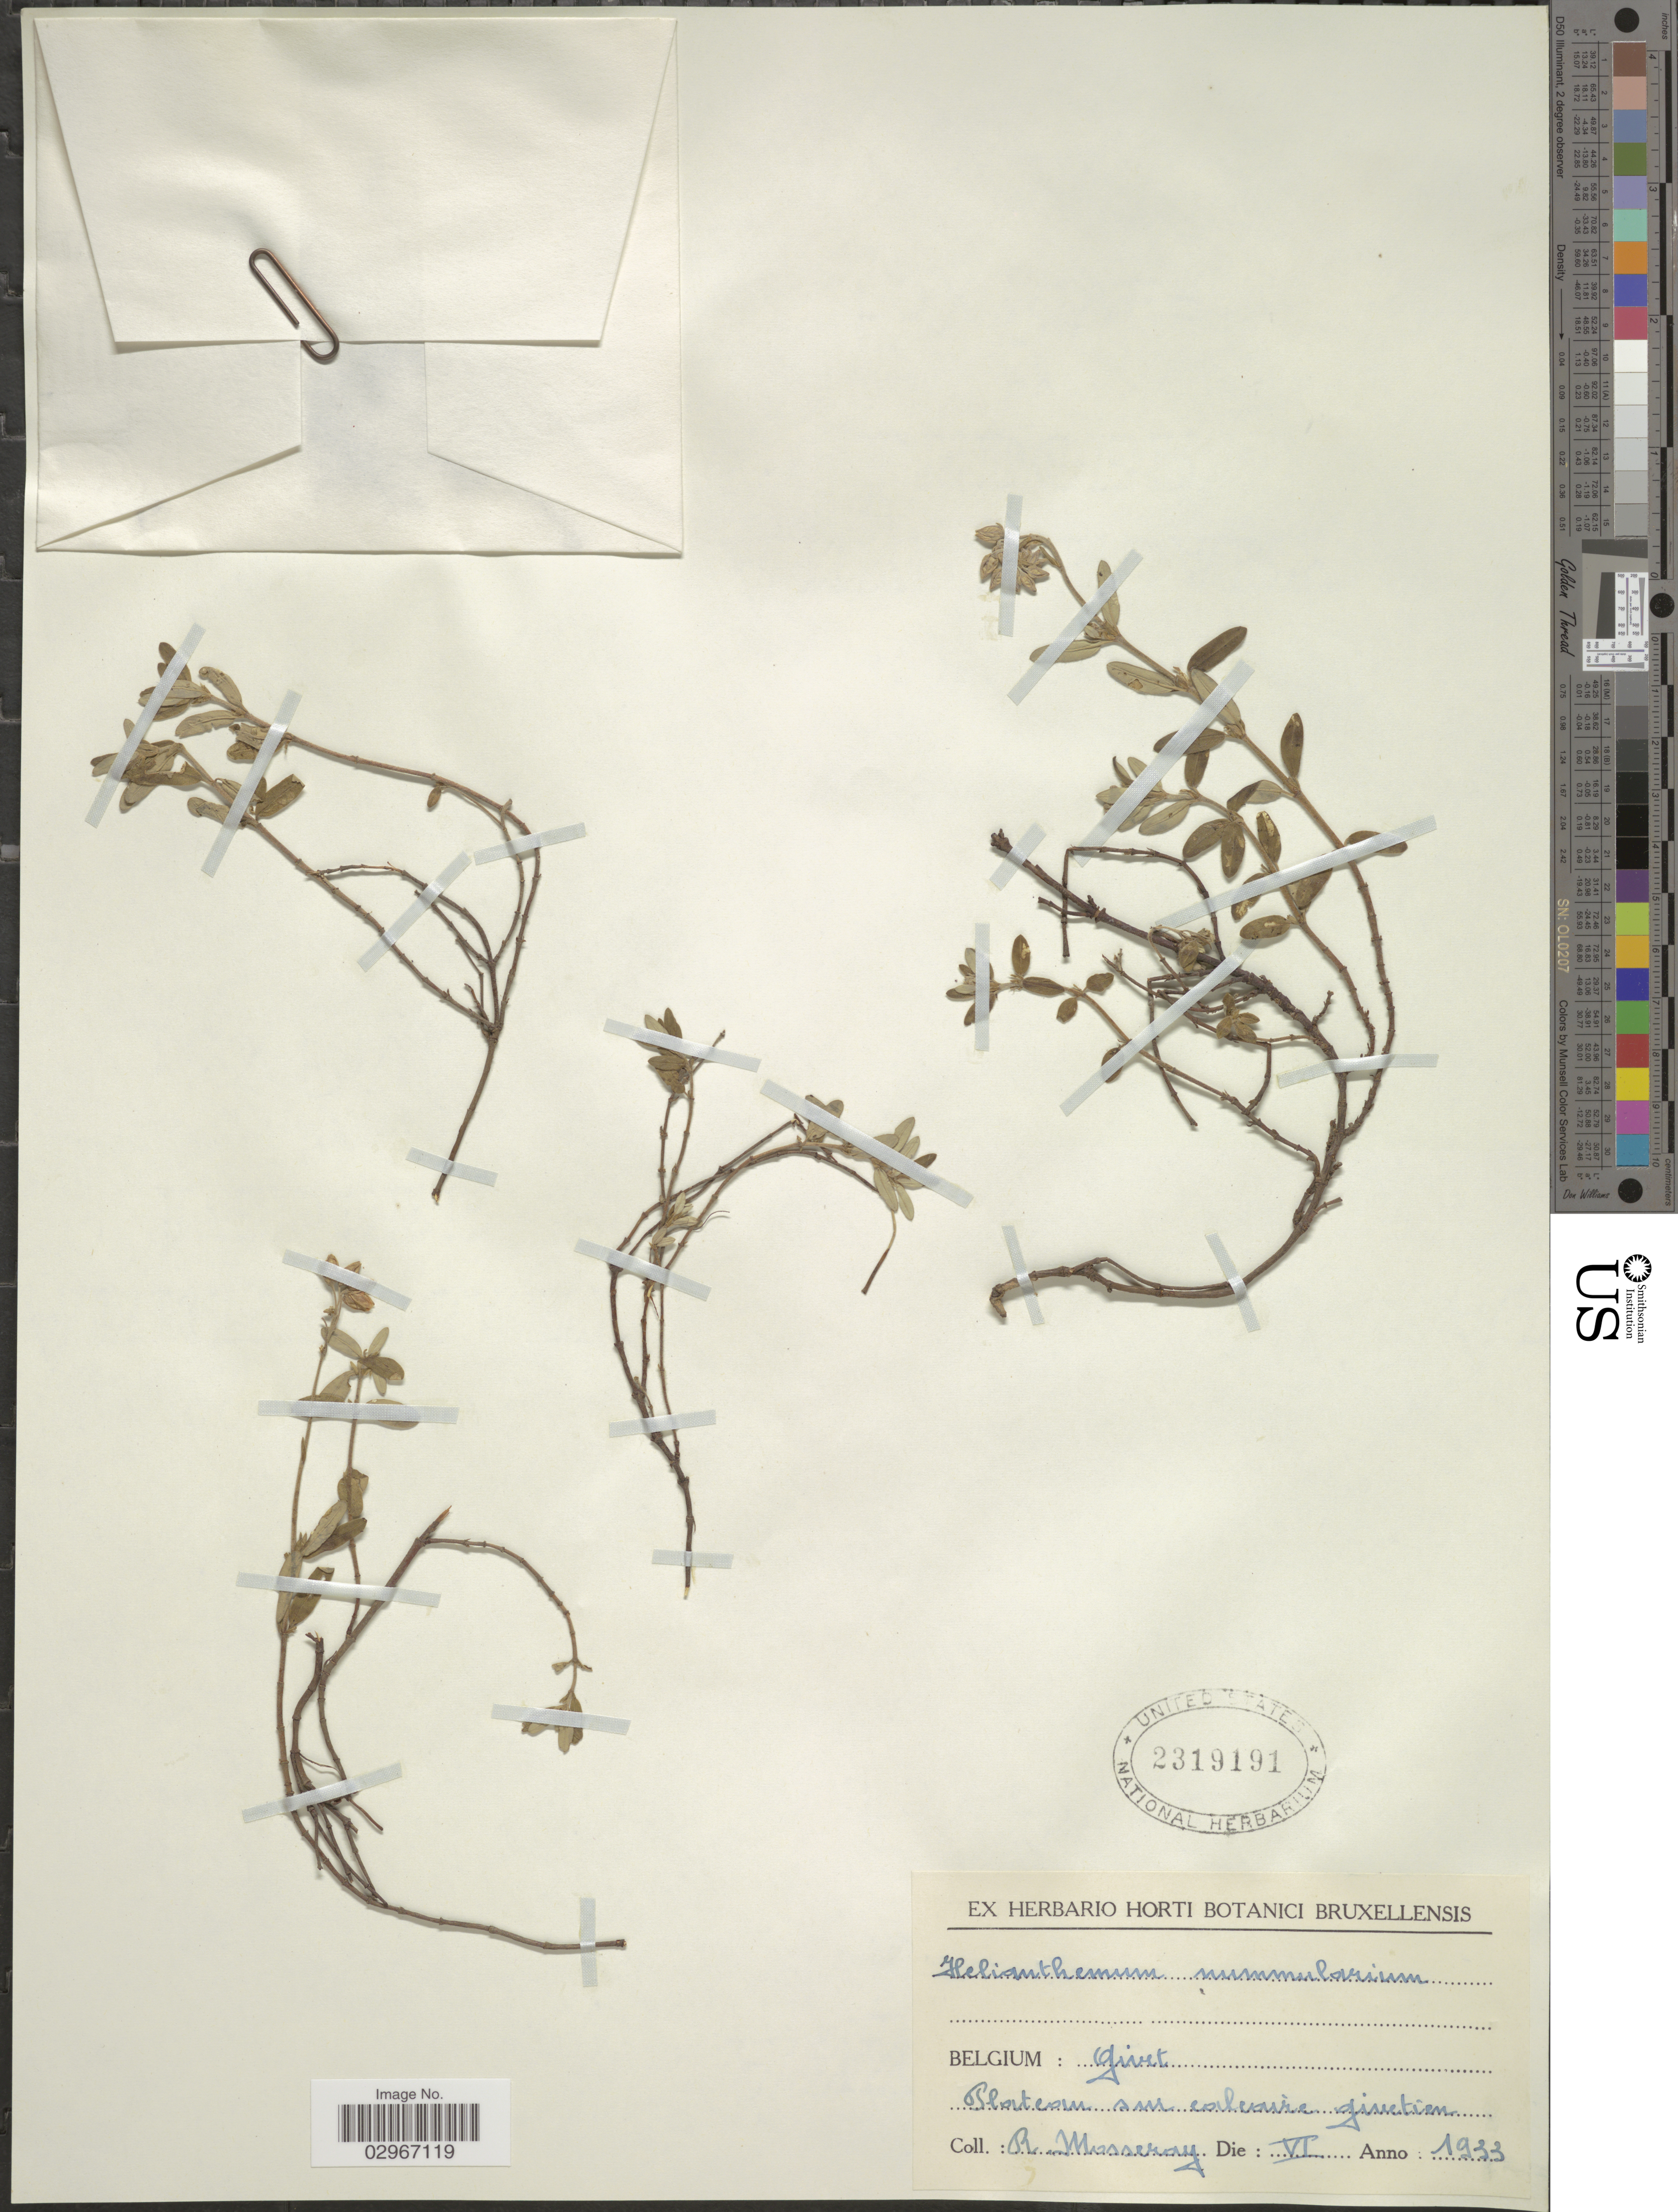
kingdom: Plantae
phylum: Tracheophyta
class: Magnoliopsida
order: Malvales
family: Cistaceae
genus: Helianthemum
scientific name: Helianthemum nummularium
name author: (L.) Mill.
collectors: R. Mosseray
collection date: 1933-06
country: Belgium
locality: Givet. Plateau sur calcaire givetien.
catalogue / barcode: US 2319191